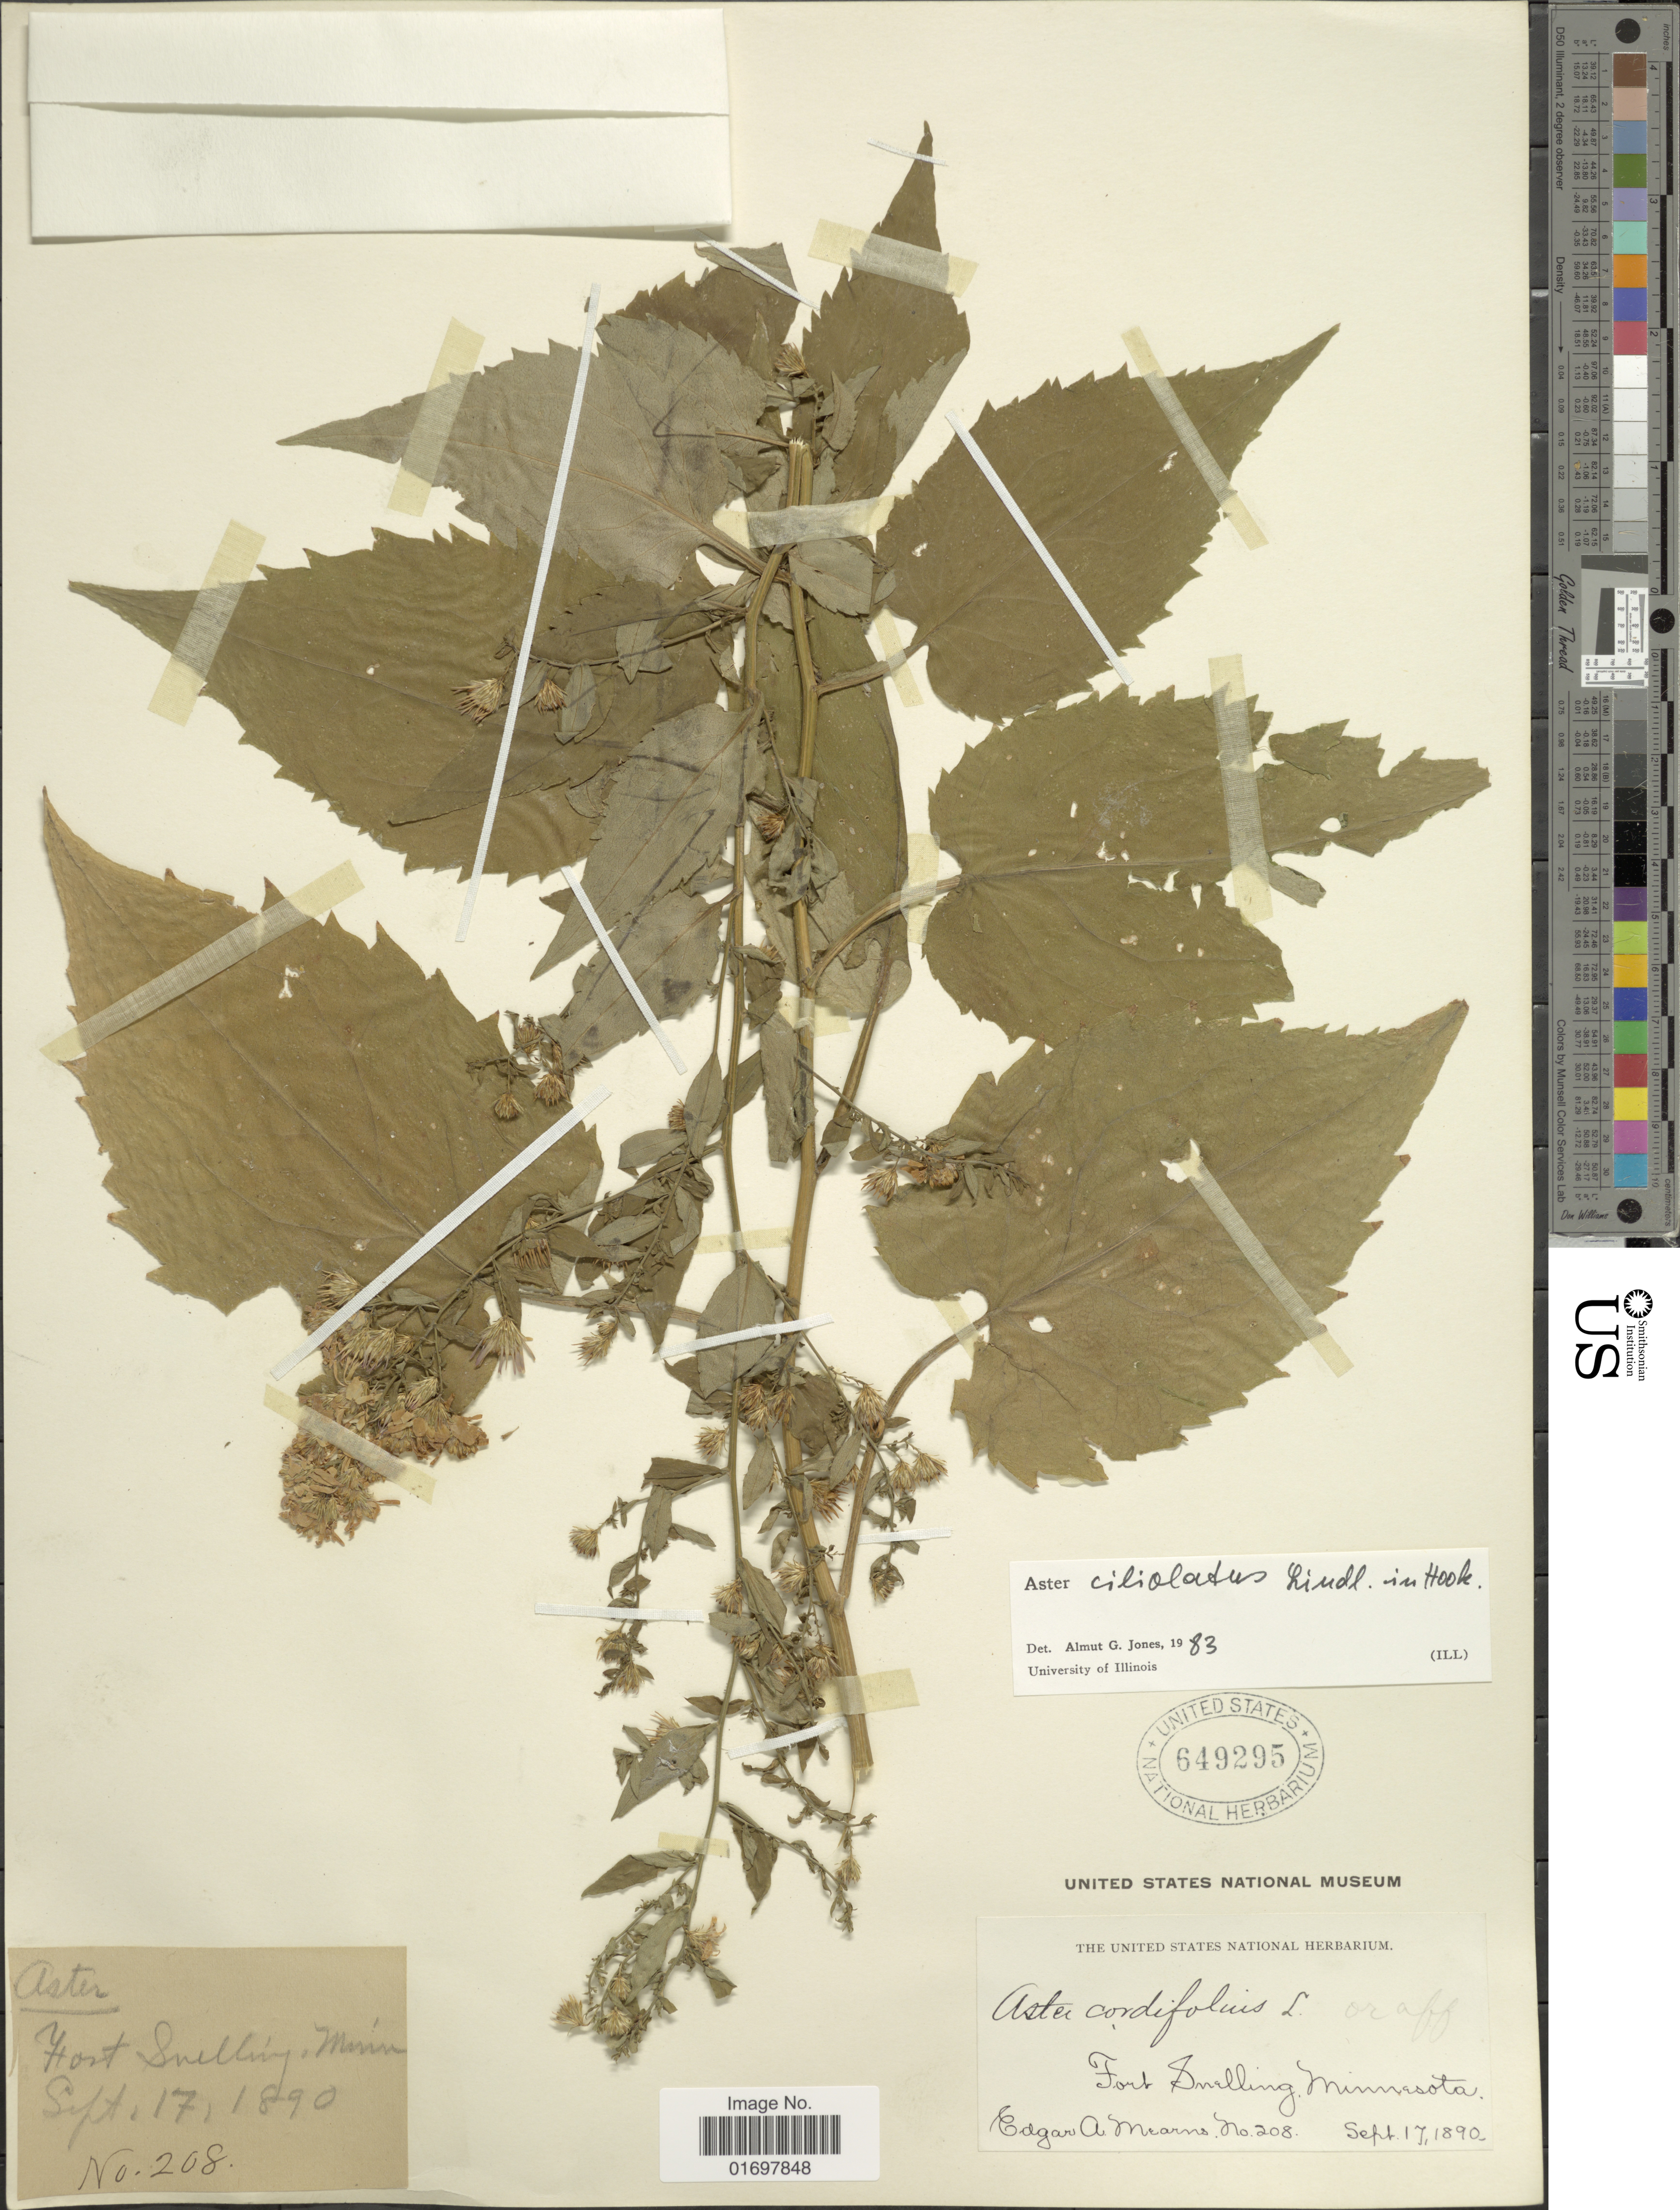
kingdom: Plantae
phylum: Tracheophyta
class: Magnoliopsida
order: Asterales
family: Asteraceae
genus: Symphyotrichum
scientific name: Symphyotrichum ciliolatum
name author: (Lindl.) Á. Löve & D. Löve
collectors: E. A. Mearns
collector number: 208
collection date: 1890-09-17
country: United States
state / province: Minnesota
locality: Fort Snelling, Minnesota.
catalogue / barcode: US 649295